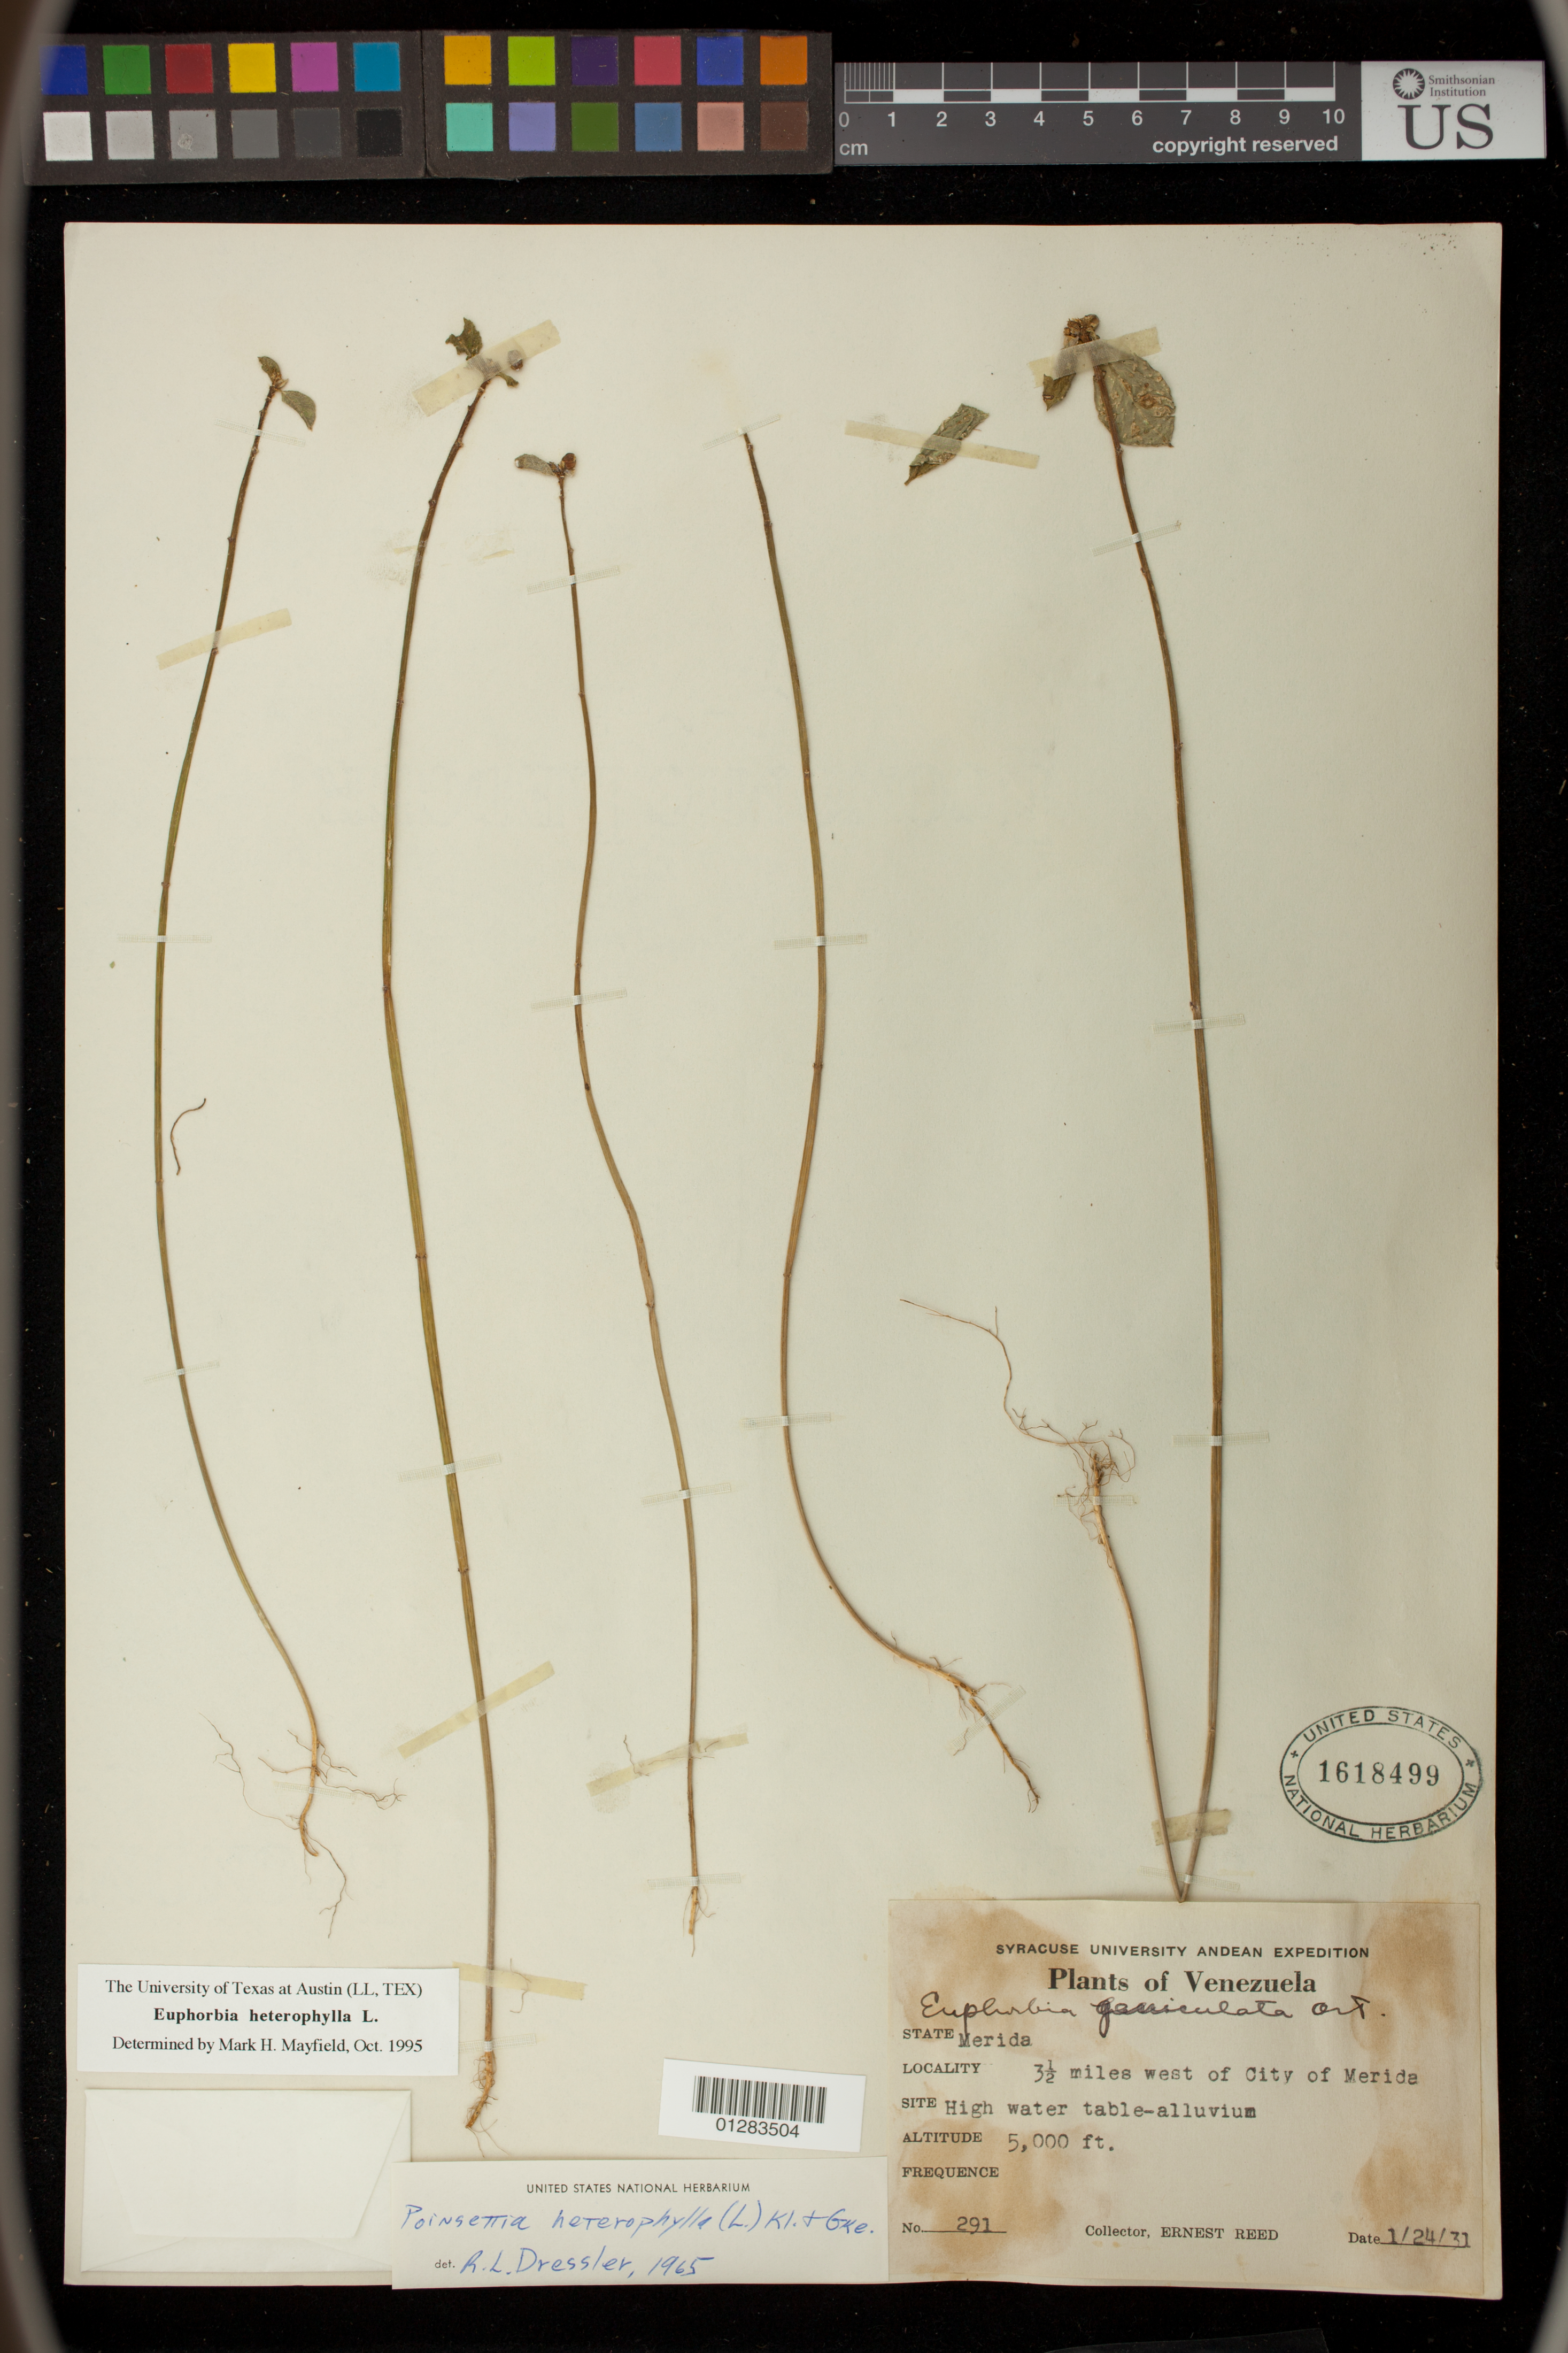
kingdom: Plantae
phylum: Tracheophyta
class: Magnoliopsida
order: Malpighiales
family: Euphorbiaceae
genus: Euphorbia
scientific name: Euphorbia heterophylla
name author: L.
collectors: E. Reed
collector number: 291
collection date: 1931-01-24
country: Venezuela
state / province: Mérida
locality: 3 1/2 miles west of city of Merida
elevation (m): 1524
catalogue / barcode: US 1618499